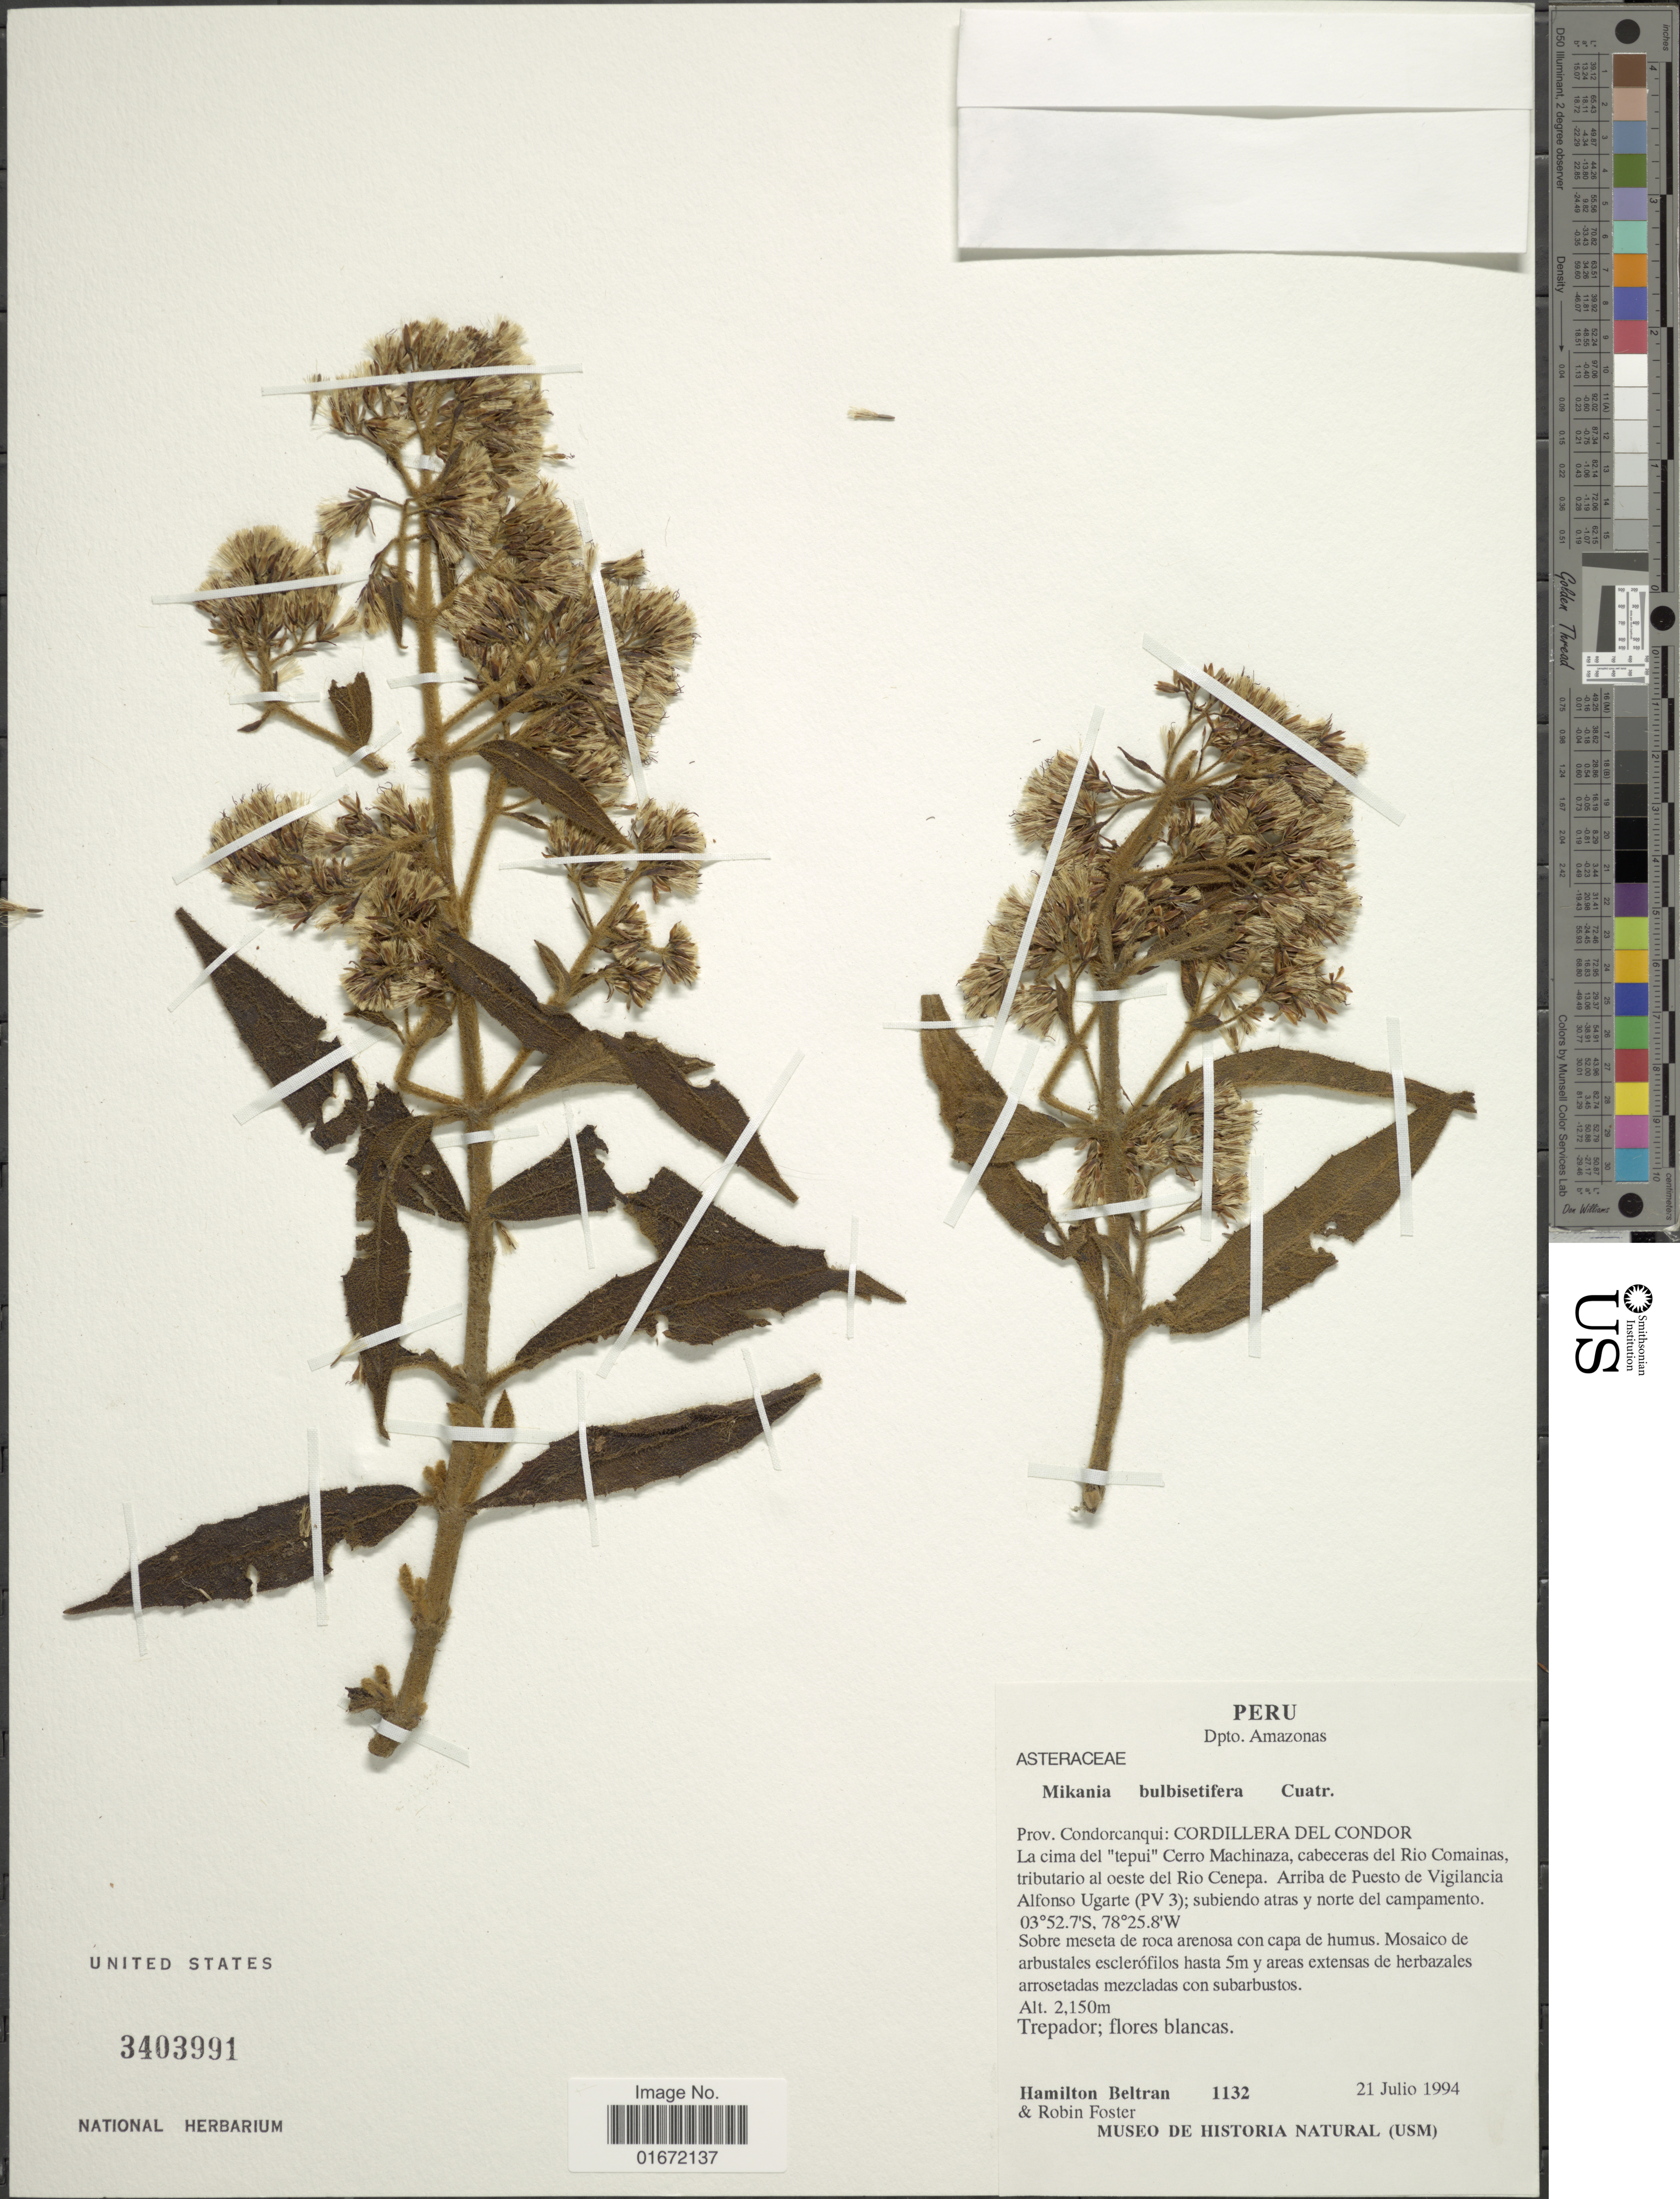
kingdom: Plantae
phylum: Tracheophyta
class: Magnoliopsida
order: Asterales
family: Asteraceae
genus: Mikania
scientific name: Mikania bulbisetifera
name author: Cuatrec.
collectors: H. Beltran & R. B. Foster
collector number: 1132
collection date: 1994-07-21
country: Peru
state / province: Amazonas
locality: Dpto. Amazonas. Prov. Condorcanqui: Cordillera del Condor. La cima del "tepui" Cerro Machinaza, cabeceras del Rio Comainas, tributario al oeste del Rio Cenepa. Arriba de Puesto de Vigilancia Alfonso Ugarte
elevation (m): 2150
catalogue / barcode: US 3403991